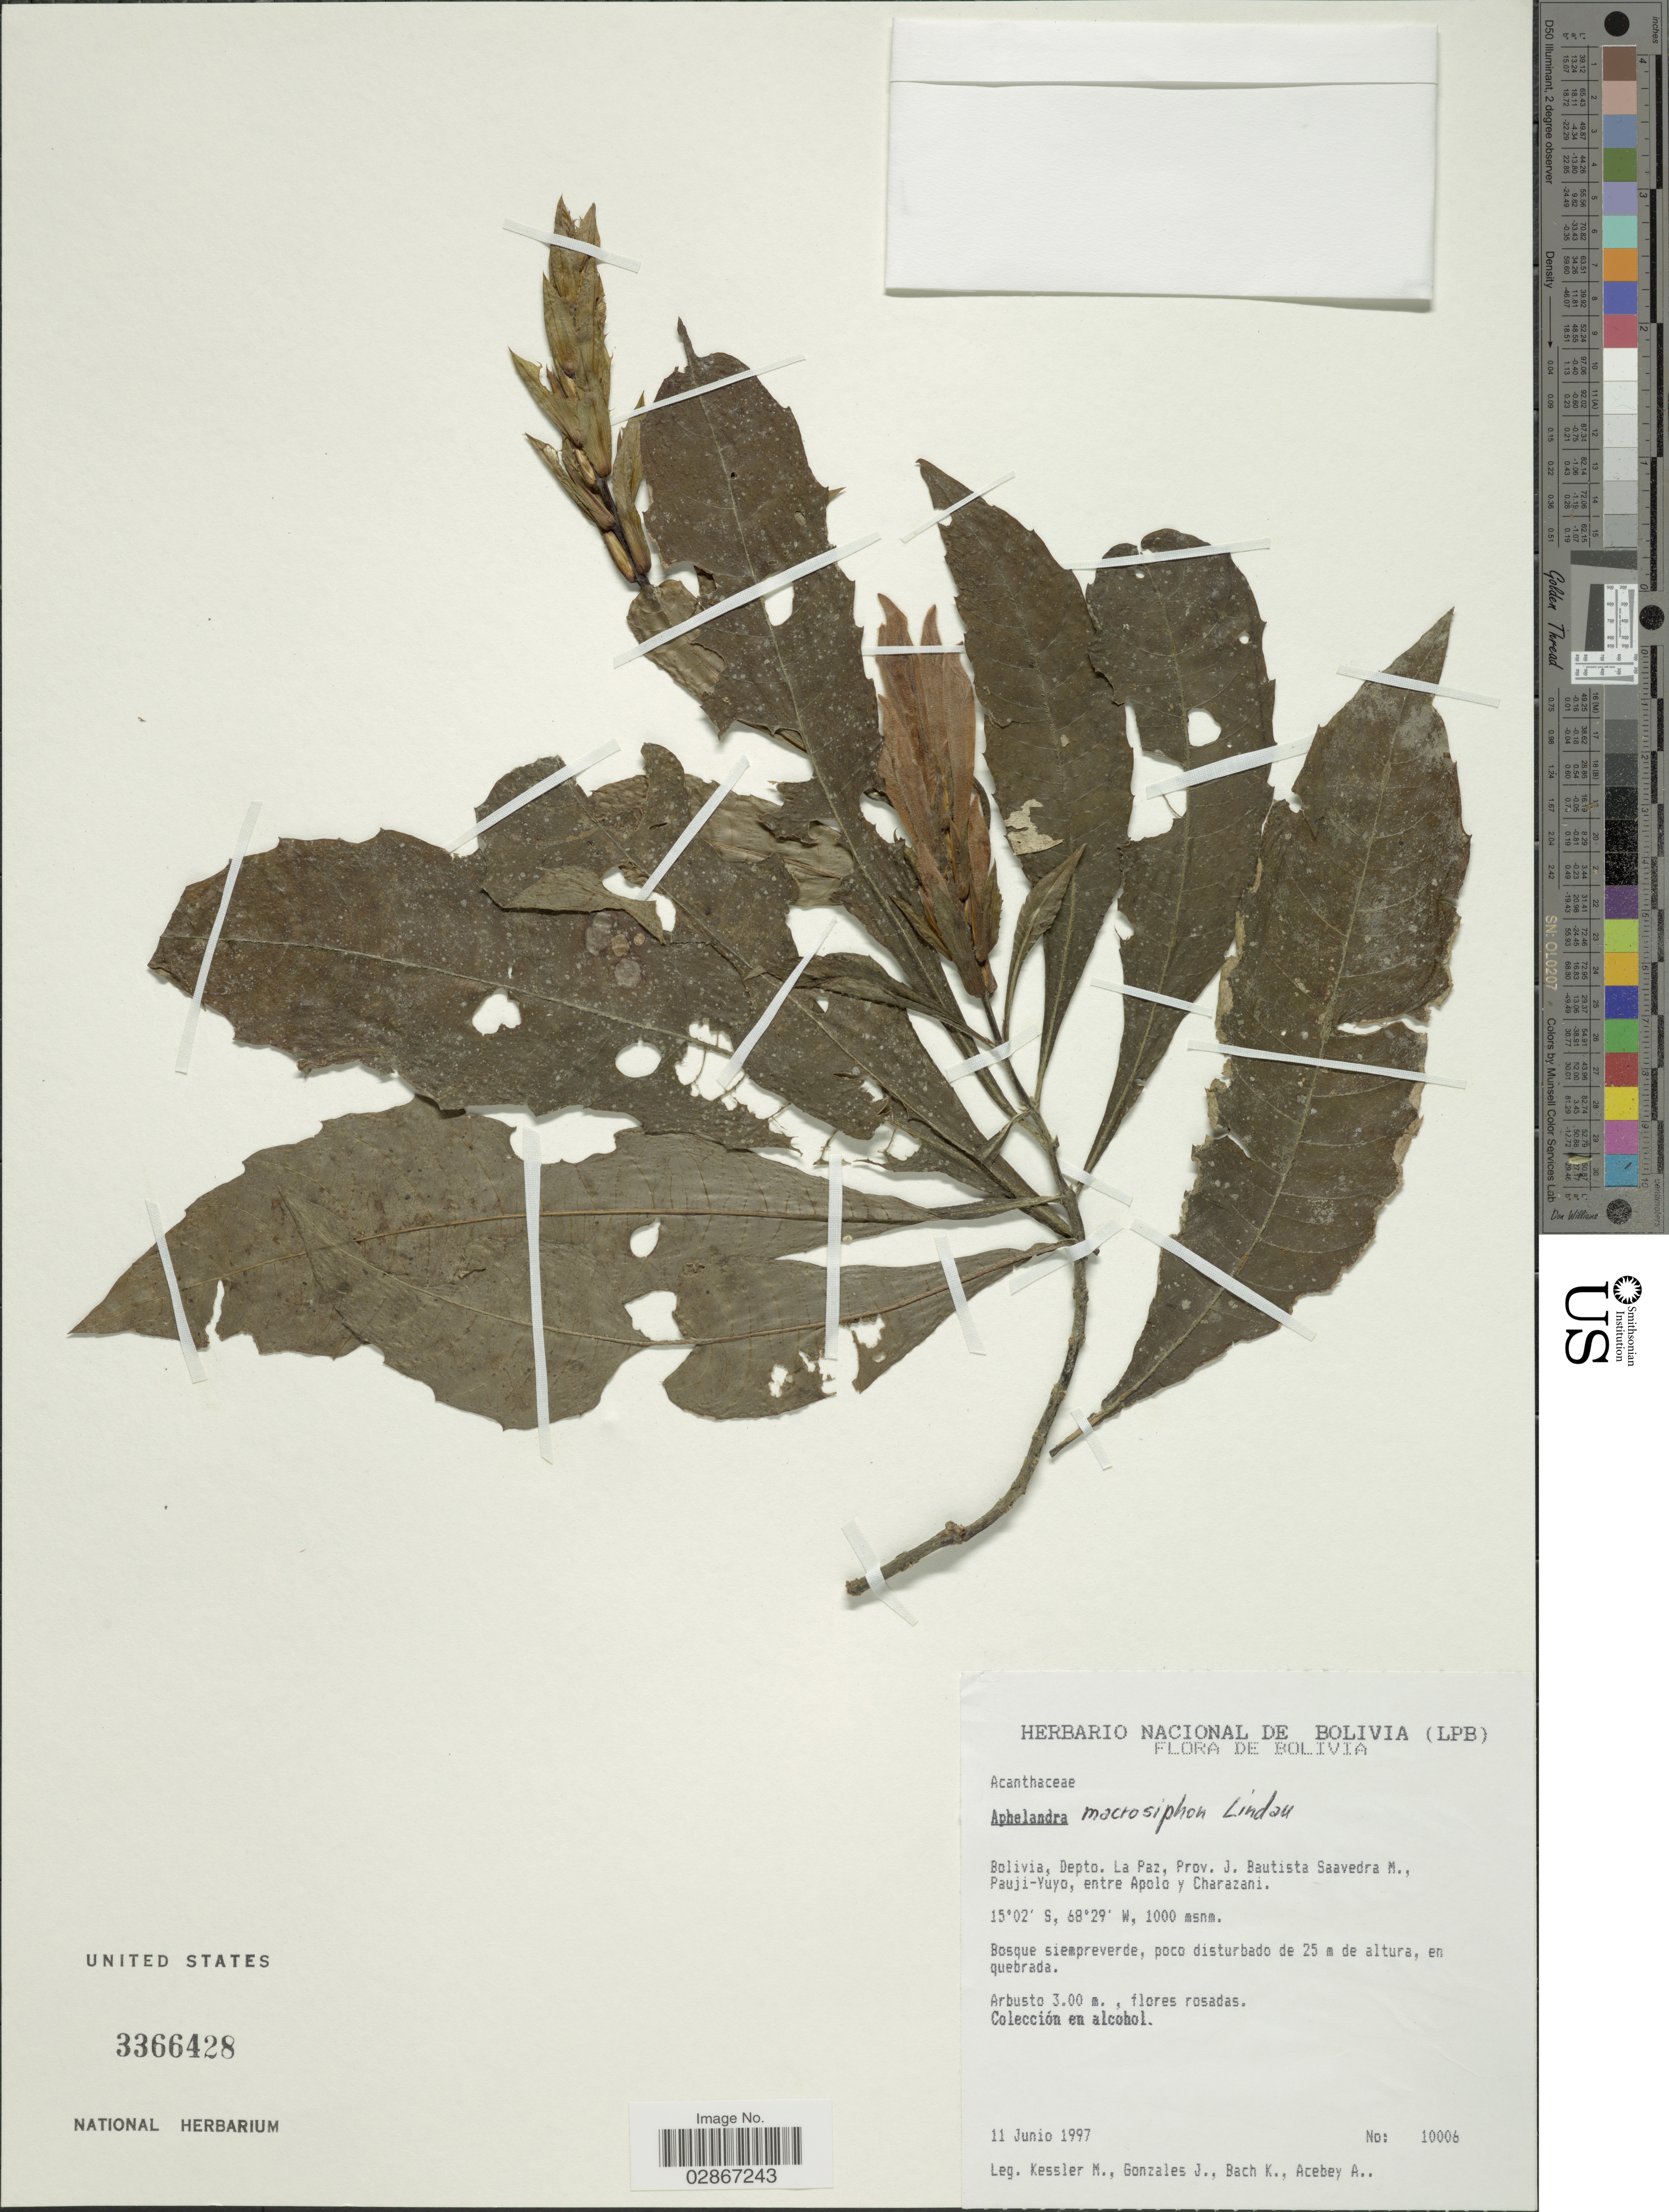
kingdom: Plantae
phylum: Tracheophyta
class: Magnoliopsida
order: Lamiales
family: Acanthaceae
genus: Aphelandra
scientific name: Aphelandra macrosiphon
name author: Lindau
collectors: M. Kessler, J. Gonzales, K. Bach & A. Acebey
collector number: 10006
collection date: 1997-06-11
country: Bolivia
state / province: La Paz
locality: Depto. La Paz, Prov. J. Bautista Saavedra M., Pauji-Yuyo, entre Apolo y Charazani.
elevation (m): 1000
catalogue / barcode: US 3366428